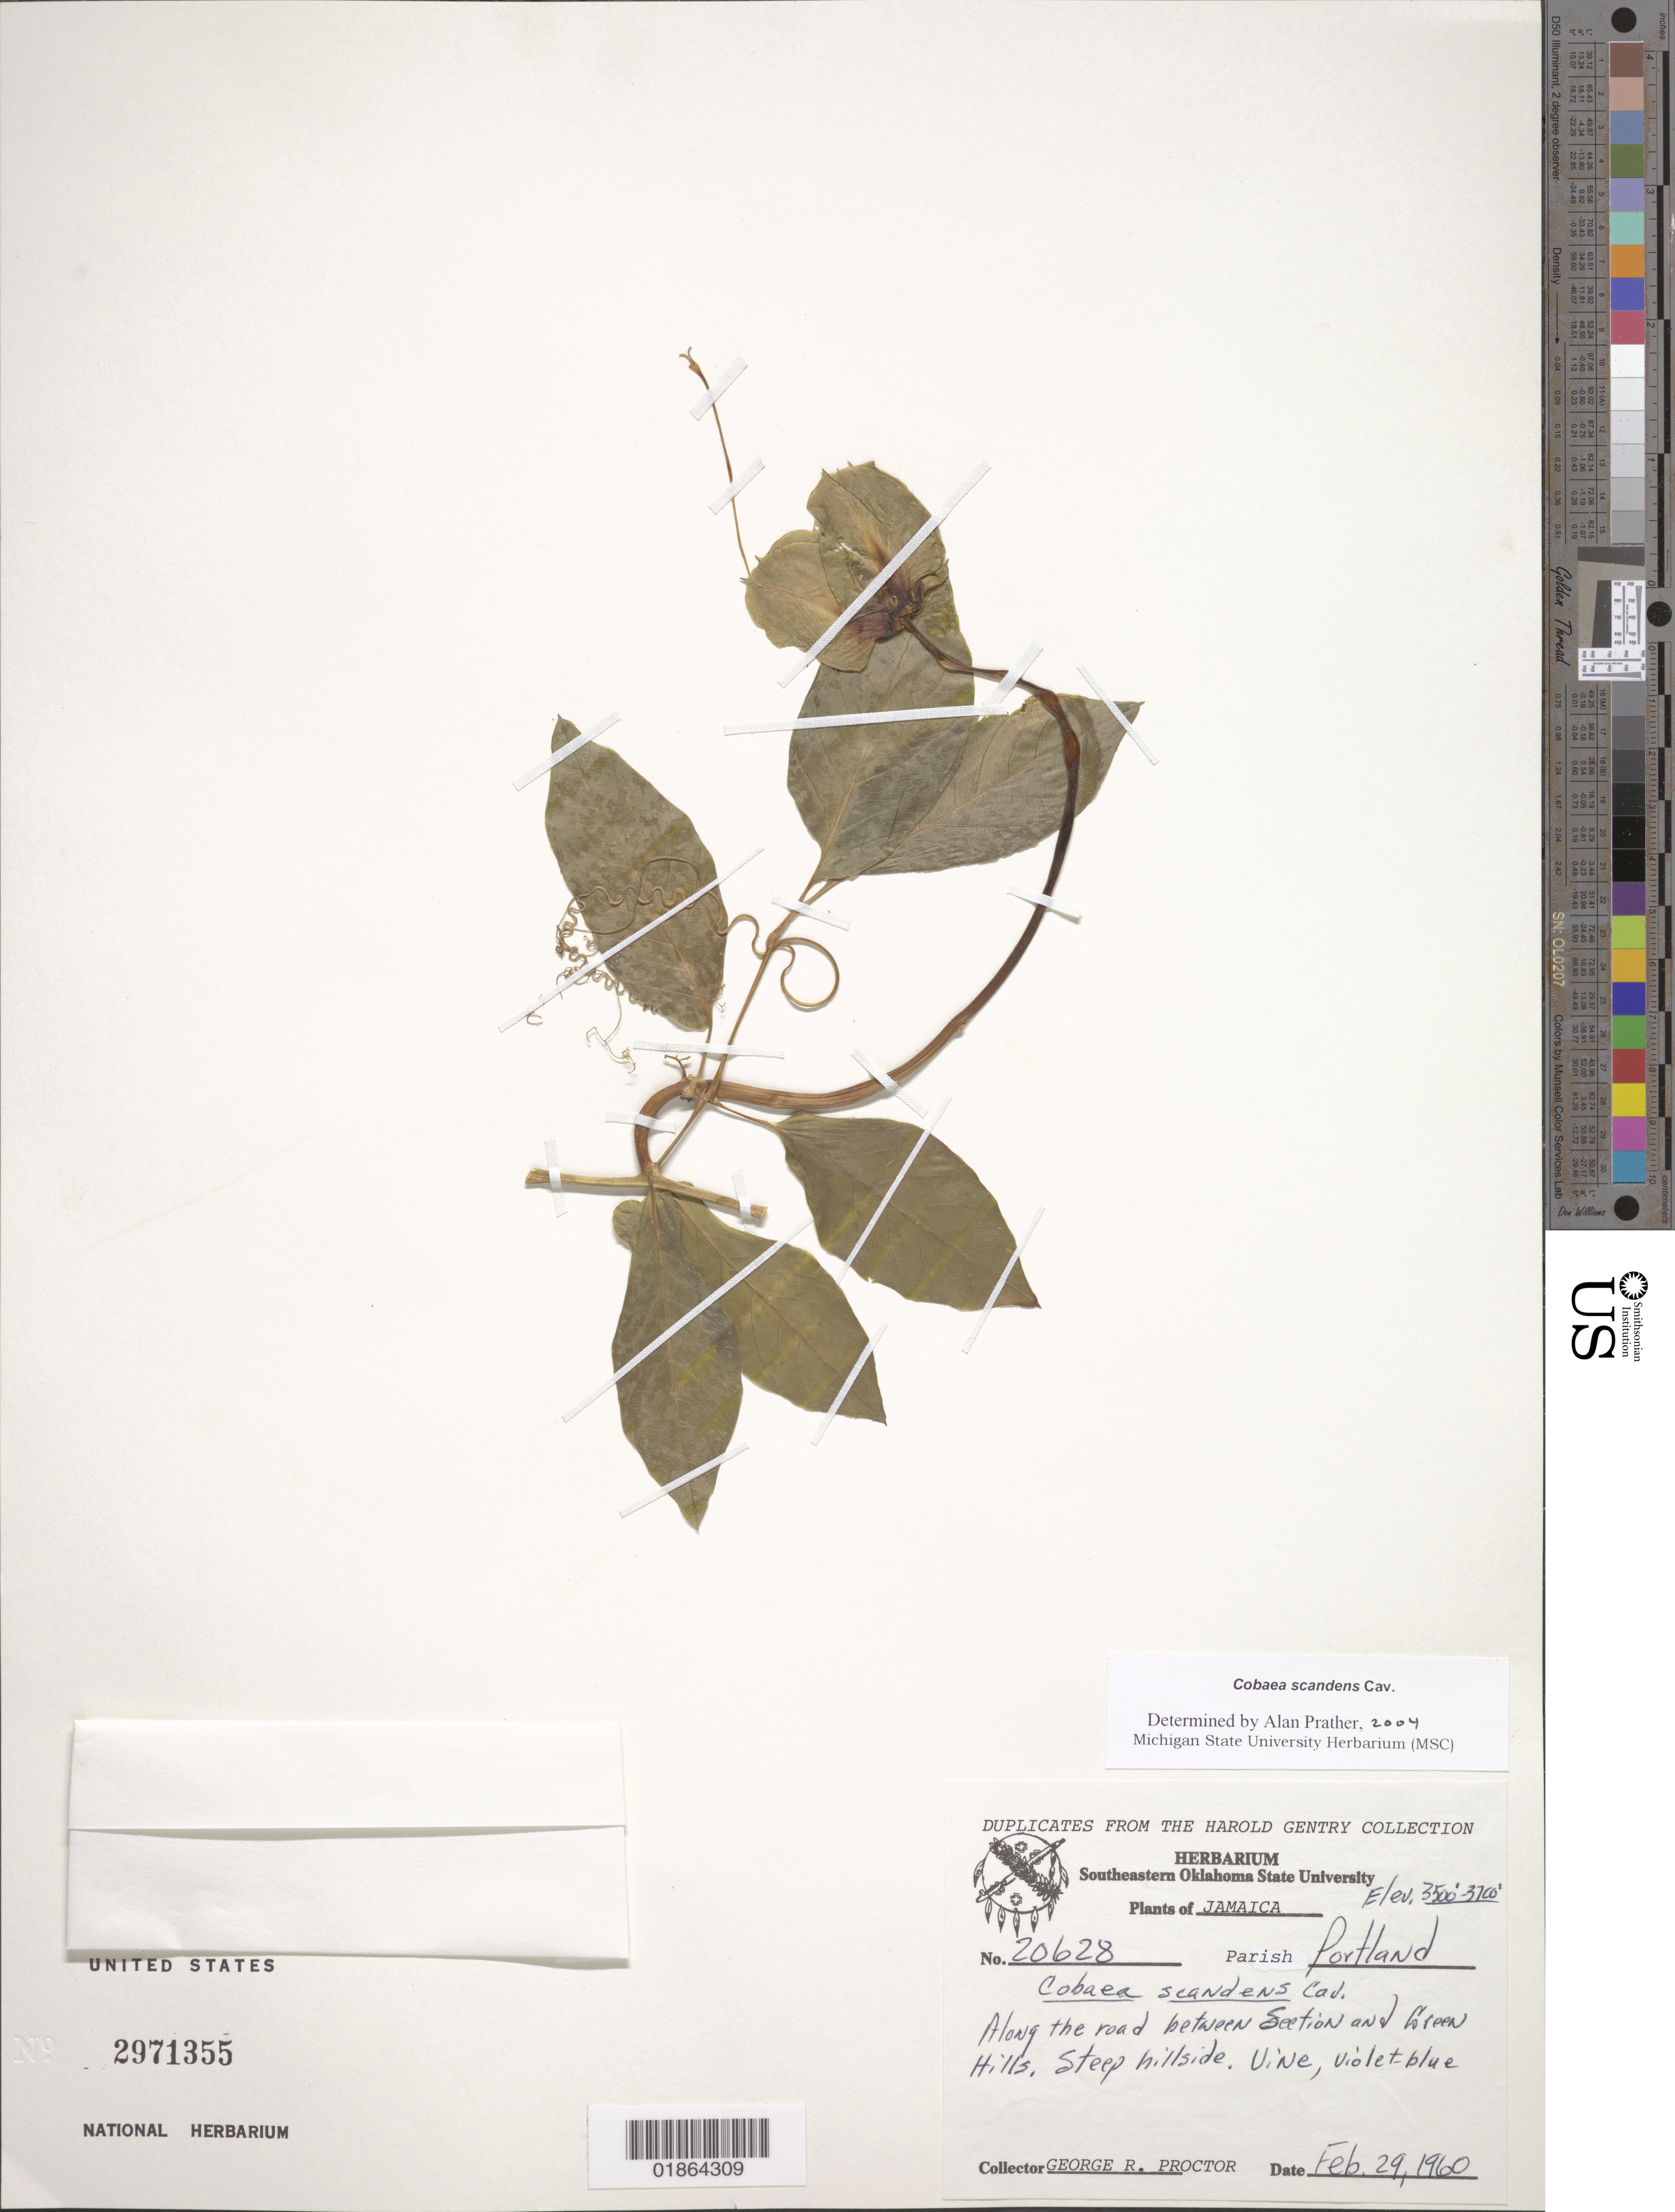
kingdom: Plantae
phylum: Tracheophyta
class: Magnoliopsida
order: Ericales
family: Polemoniaceae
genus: Cobaea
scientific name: Cobaea scandens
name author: Cav.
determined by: Prather, L. A.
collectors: G. R. Proctor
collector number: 20628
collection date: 1960-02-29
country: Jamaica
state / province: Portland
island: Jamaica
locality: Road between Section and Green Hills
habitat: Steep hillside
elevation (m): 1067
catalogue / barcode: US 2971355